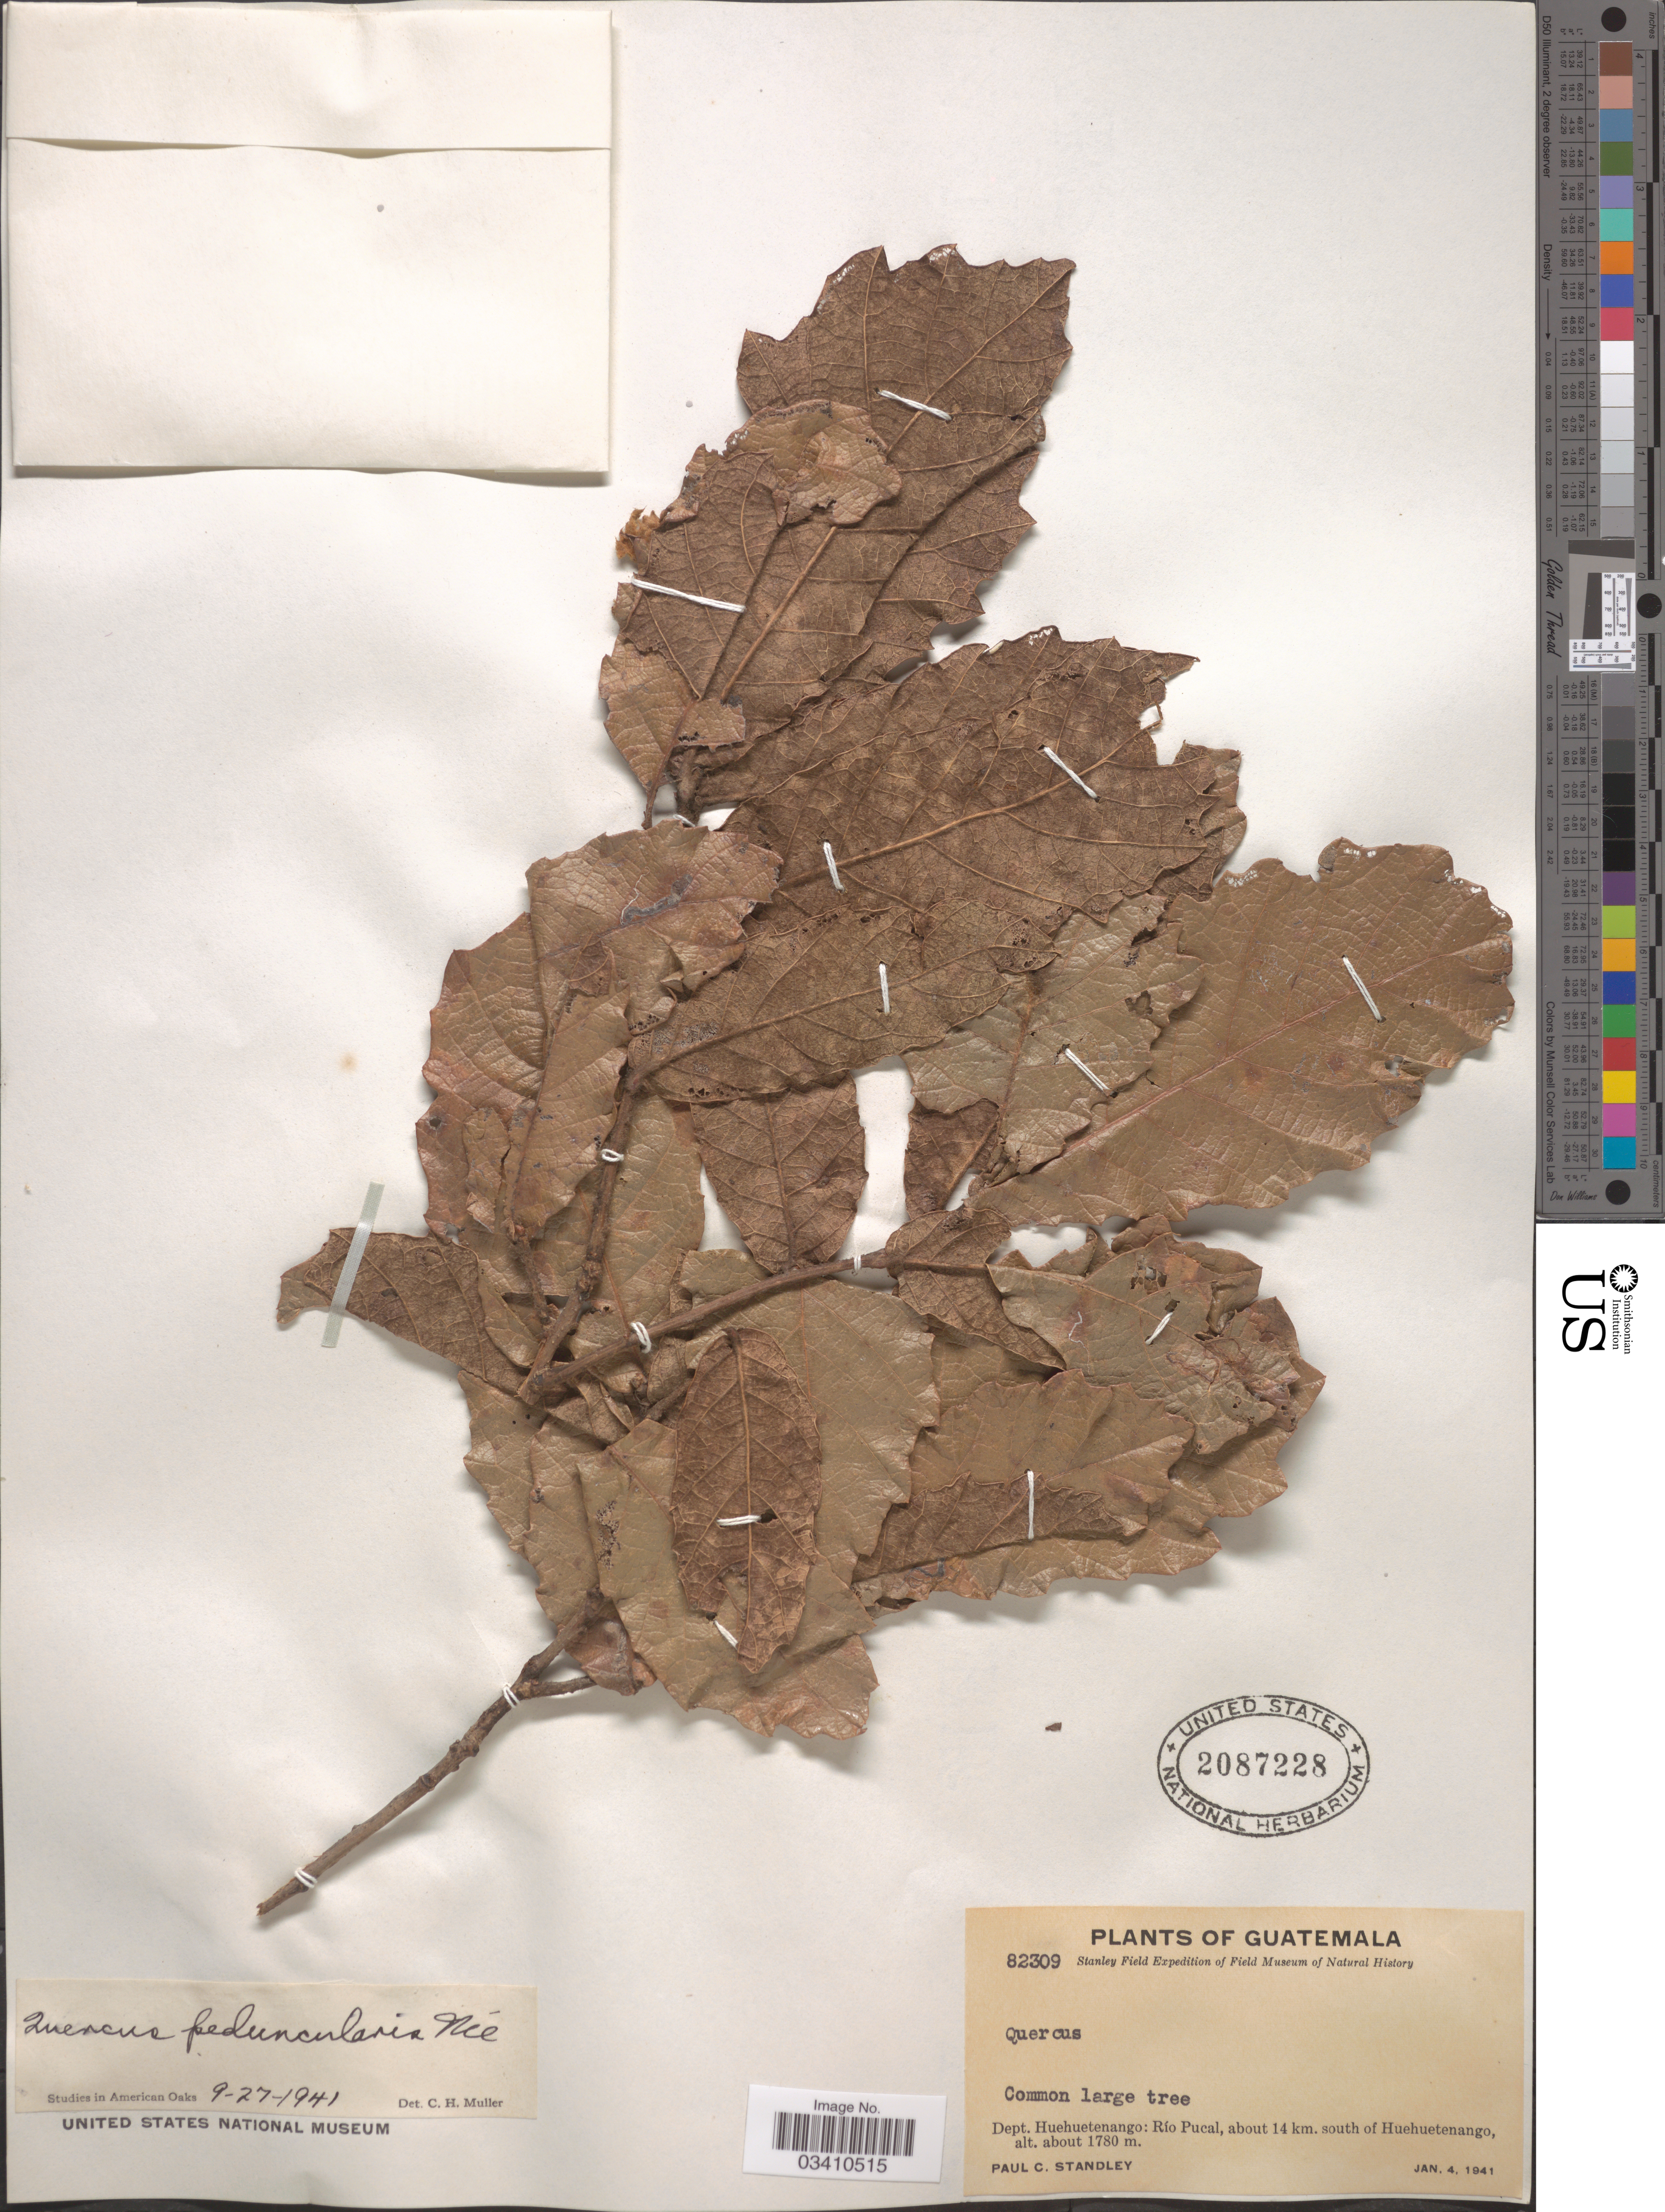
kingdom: Plantae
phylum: Tracheophyta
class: Magnoliopsida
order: Fagales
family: Fagaceae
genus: Quercus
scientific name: Quercus peduncularis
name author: Née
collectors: P. C. Standley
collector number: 82309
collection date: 1941-01-04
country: Guatemala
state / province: Huehuetenango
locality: Dept. Huehuetenango: Río Pucal, about 14 km. south of Huehuetenango.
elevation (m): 1780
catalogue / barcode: US 2087228